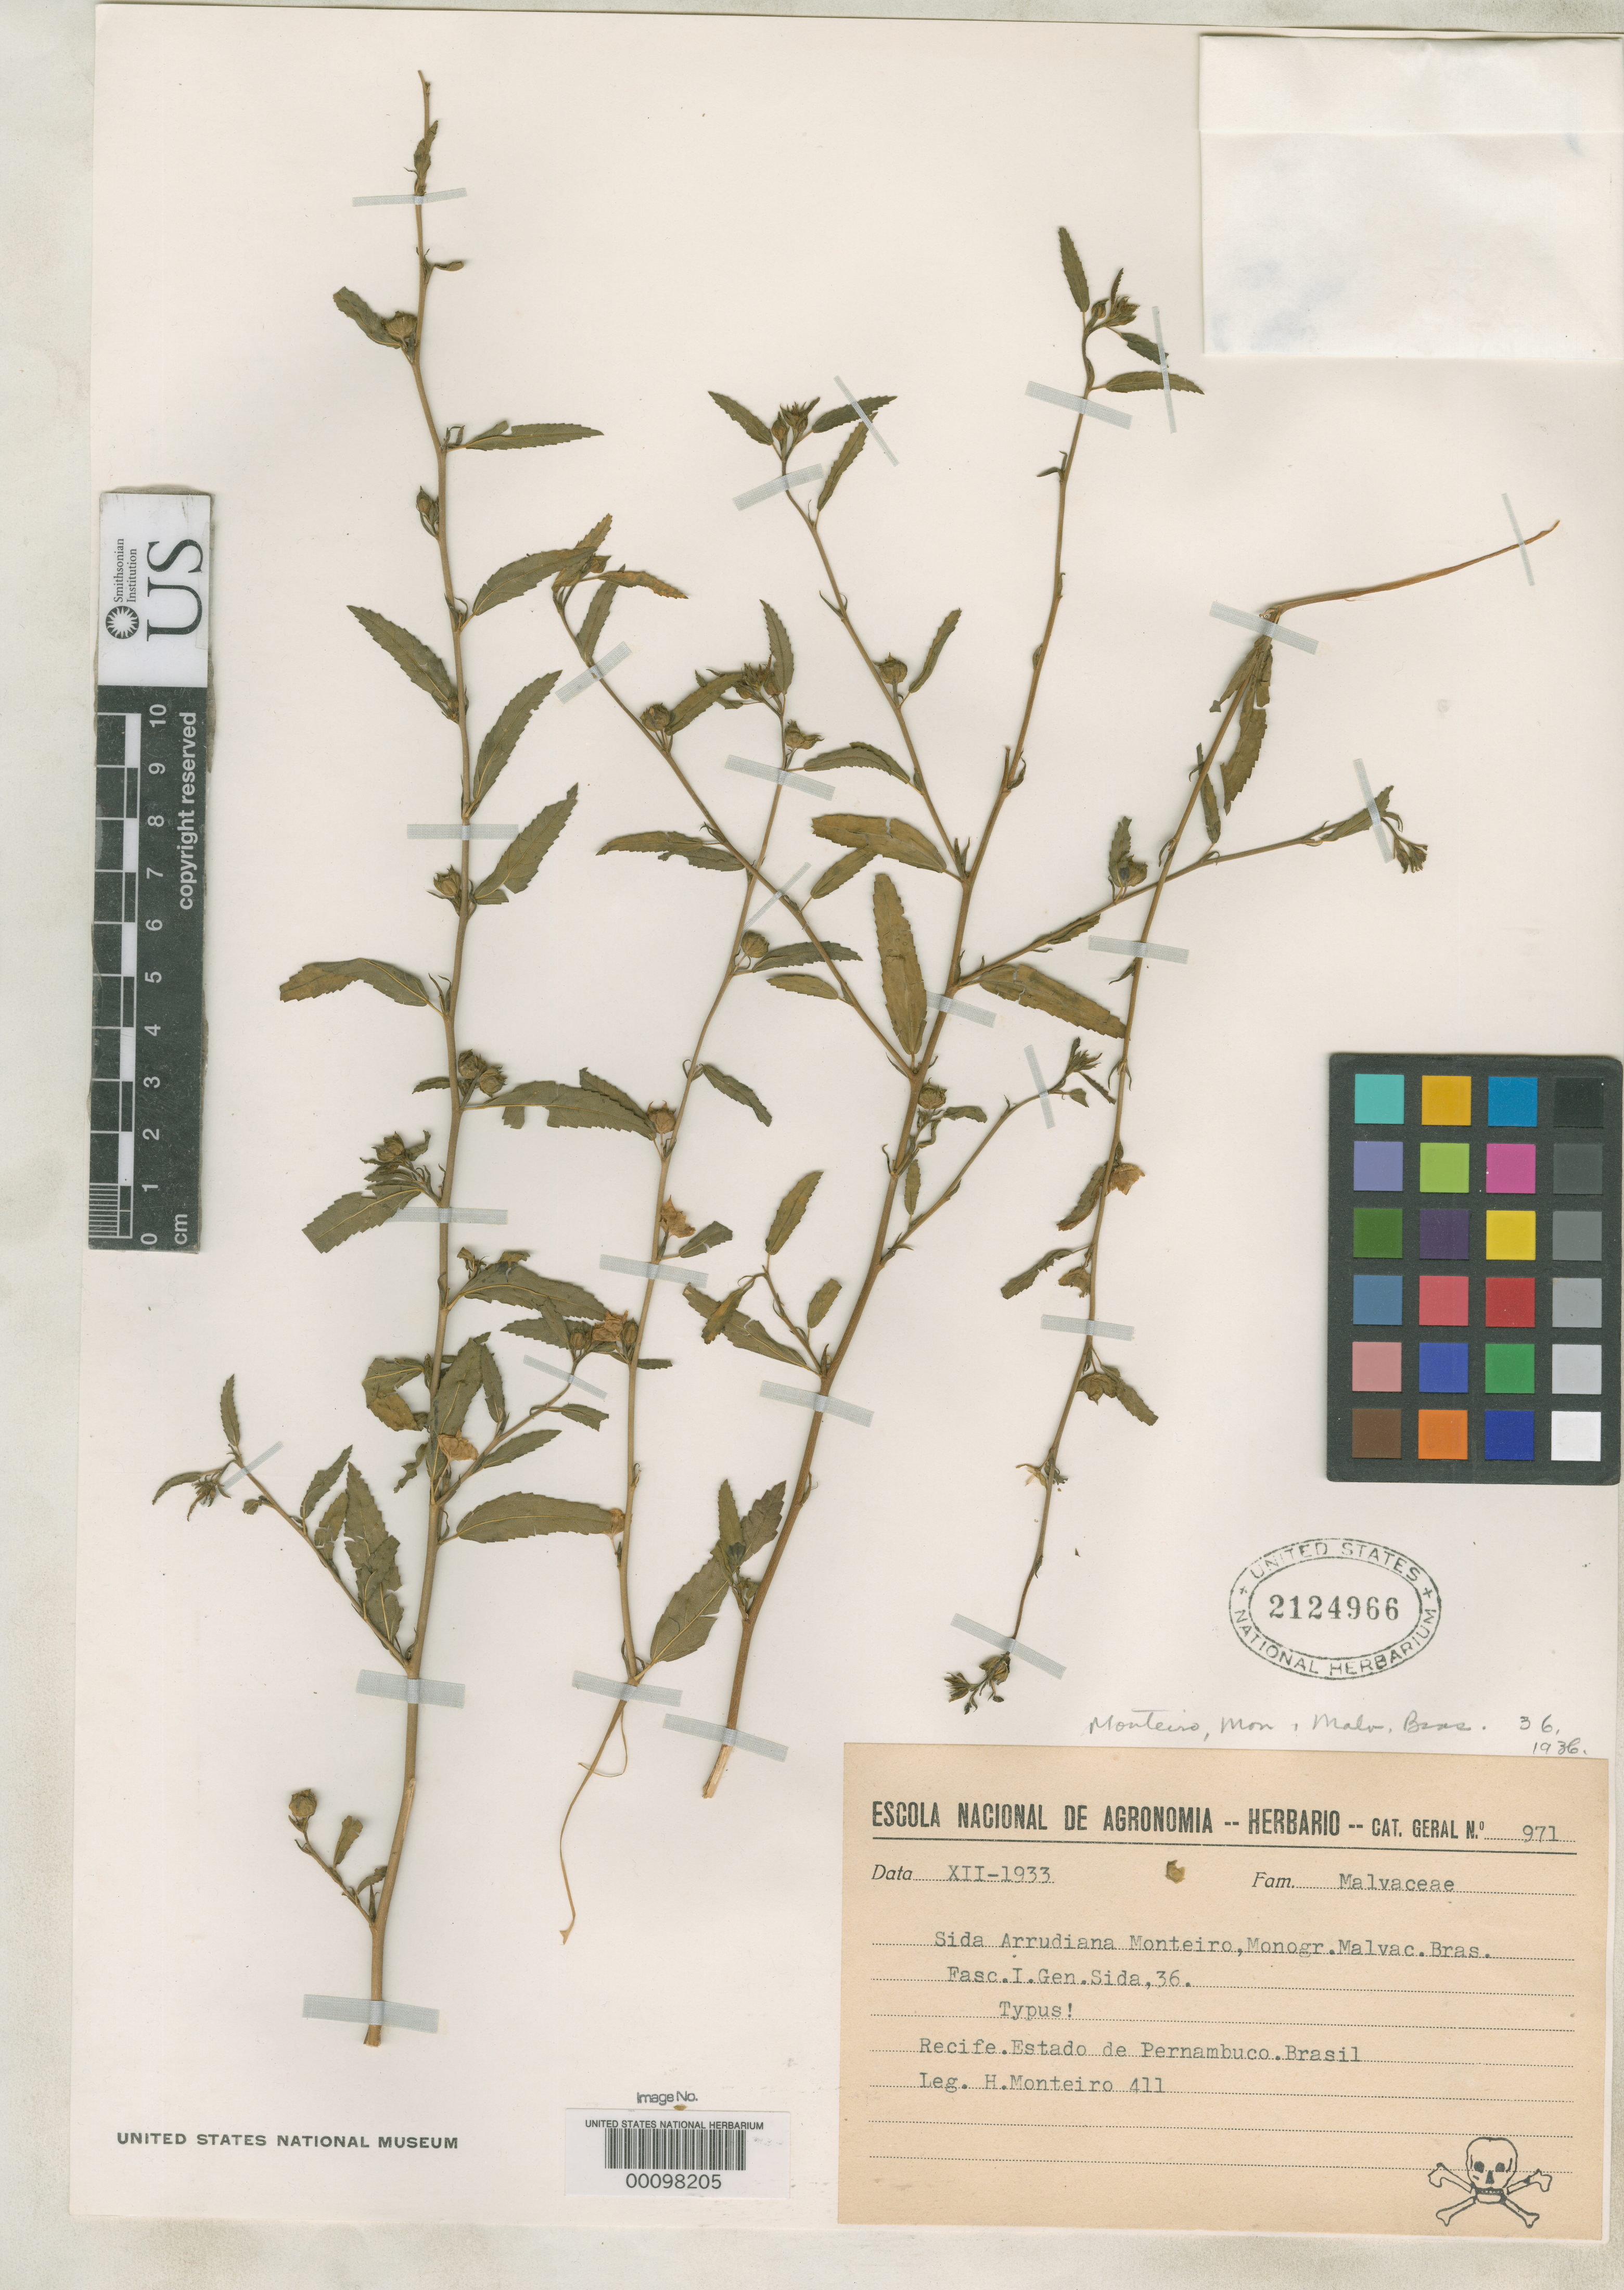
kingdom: Plantae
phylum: Tracheophyta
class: Magnoliopsida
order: Malvales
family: Malvaceae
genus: Sida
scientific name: Sida arrudiana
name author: H.C. Monteiro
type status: Isotype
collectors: H. da C. Monteiro-Filho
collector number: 411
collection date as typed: Dec 1933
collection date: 1933-12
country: Brazil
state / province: Pernambuco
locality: Recife.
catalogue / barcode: US 2124966